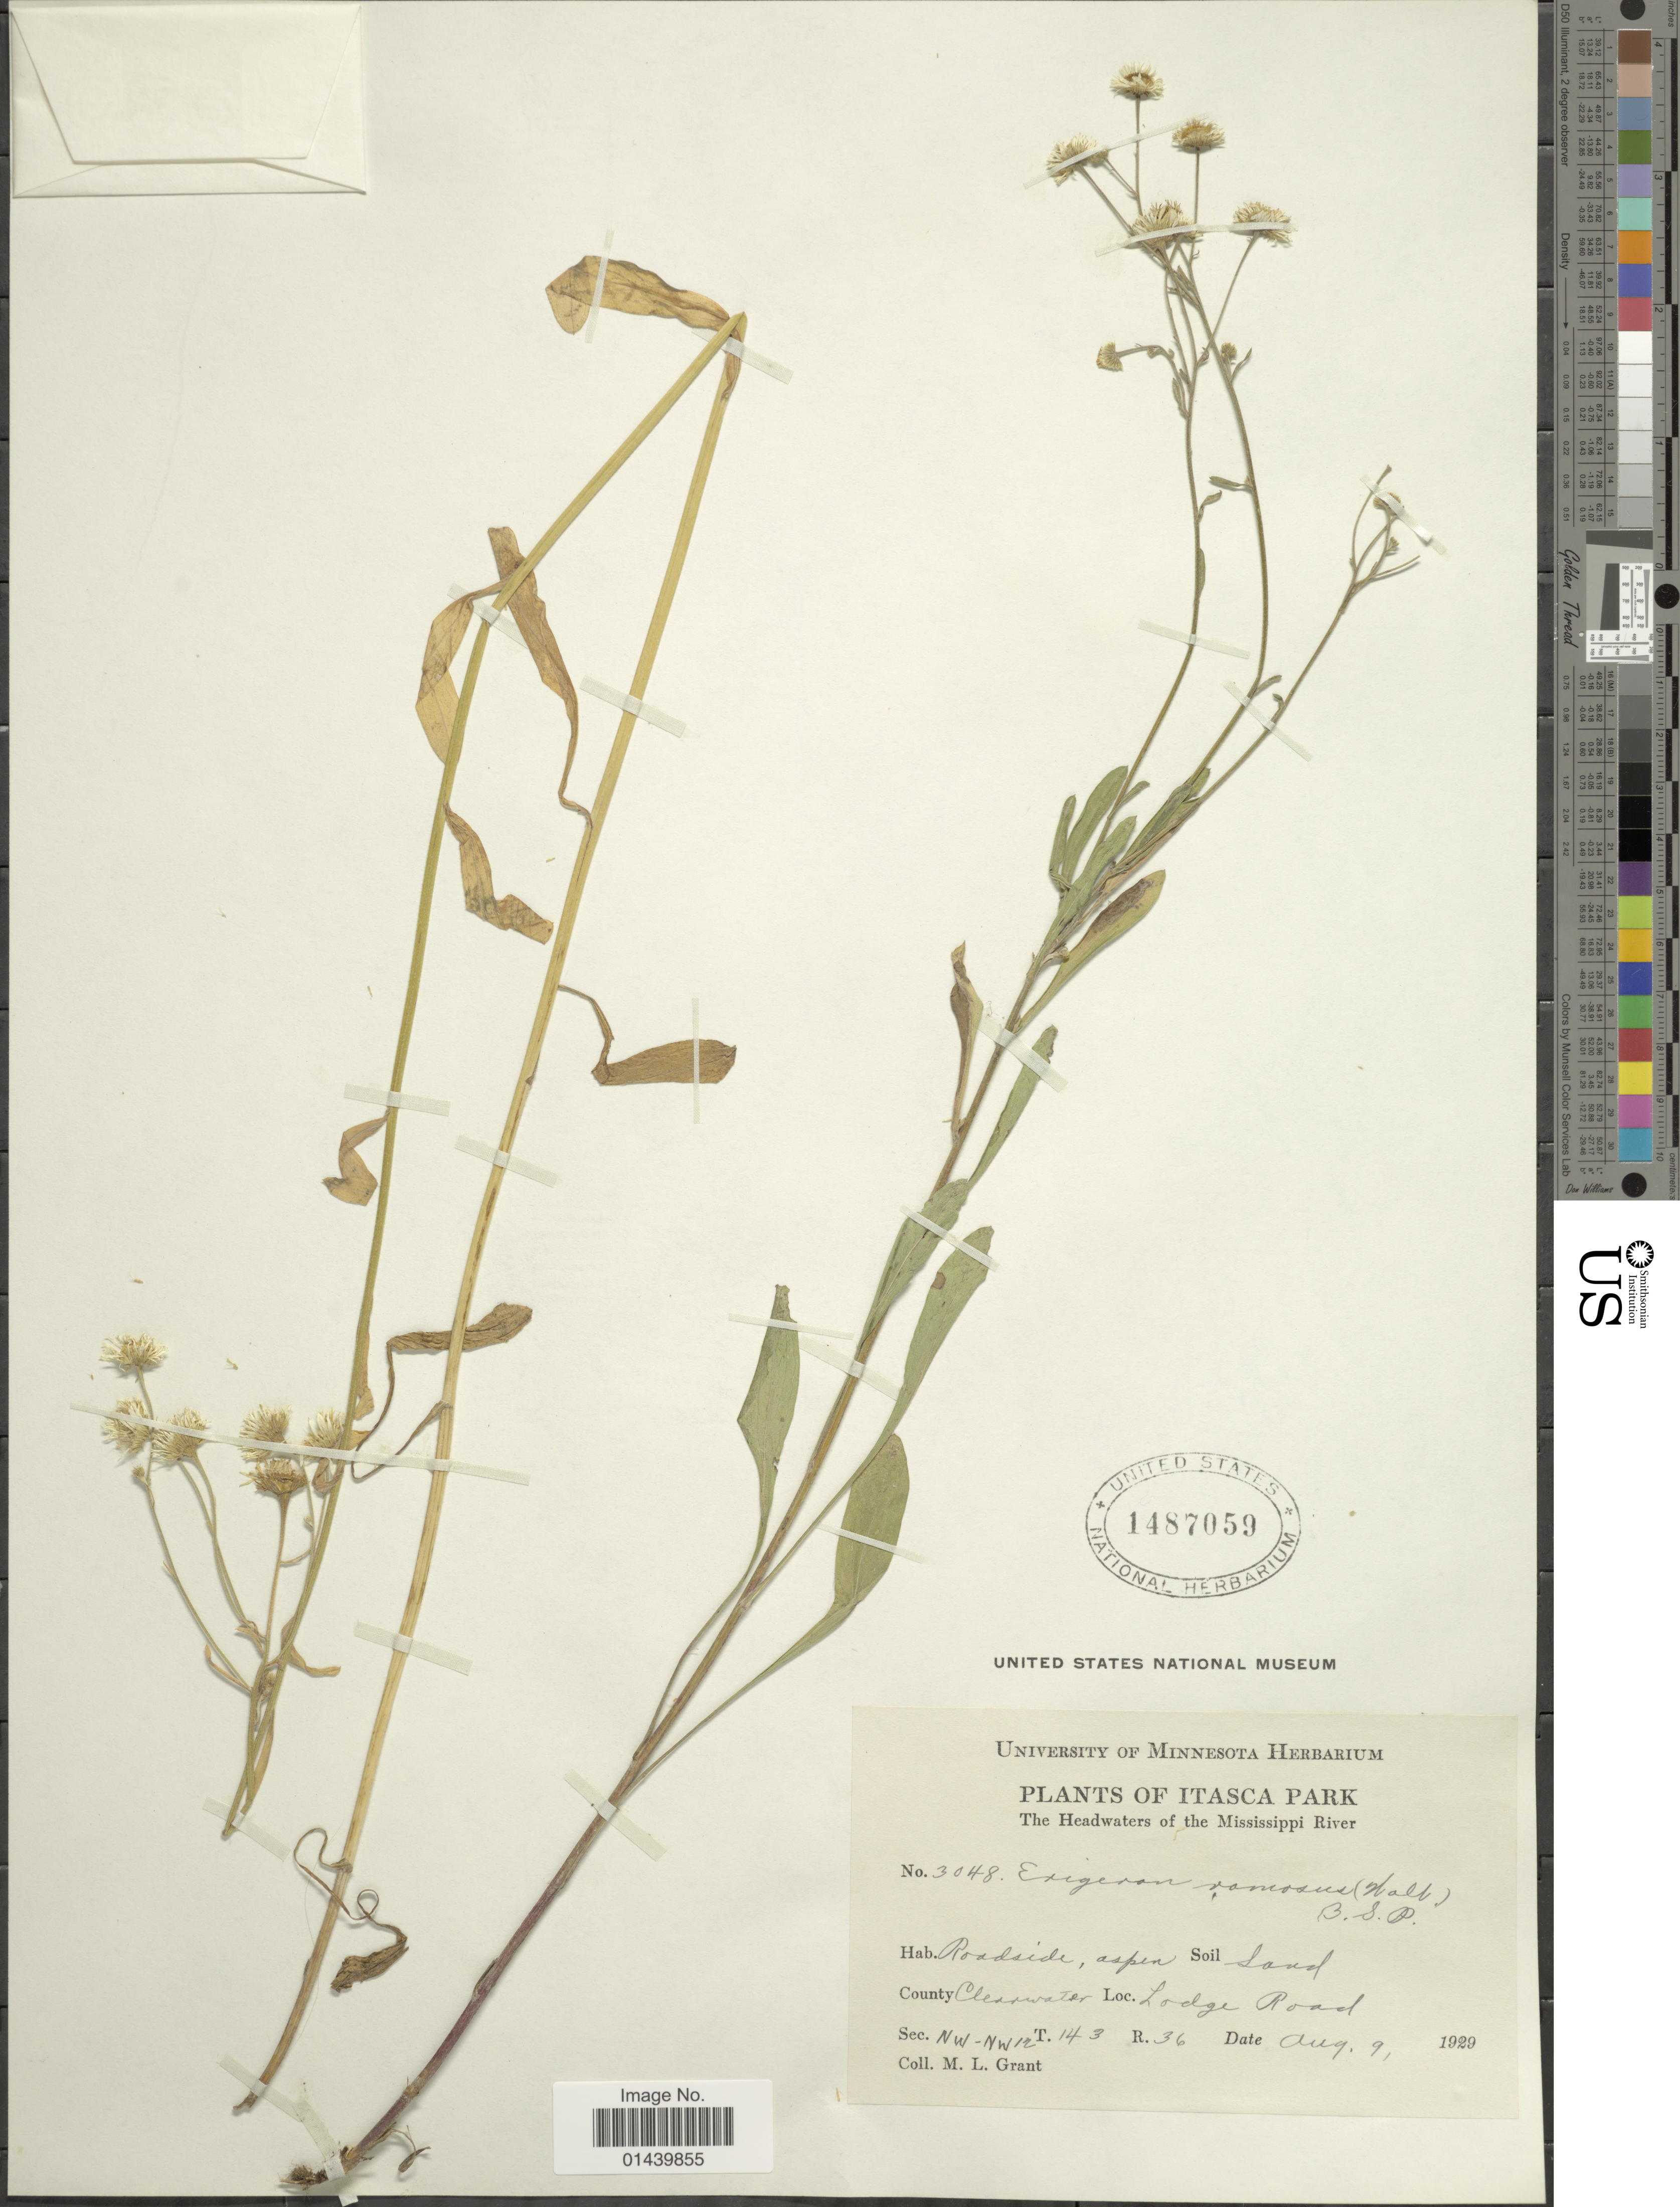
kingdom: Plantae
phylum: Tracheophyta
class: Magnoliopsida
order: Asterales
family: Asteraceae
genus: Erigeron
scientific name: Erigeron strigosus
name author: Muhl. ex Willd.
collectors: M. L. Grant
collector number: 3048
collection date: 1929-08-09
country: United States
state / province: Minnesota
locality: Itasca Park. The Headwaters of the Mississippi River. Roadside, aspen. County Clearwater. Lodge Road. Sec. NW - NW 12. T. 143 R. 36.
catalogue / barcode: US 1487059